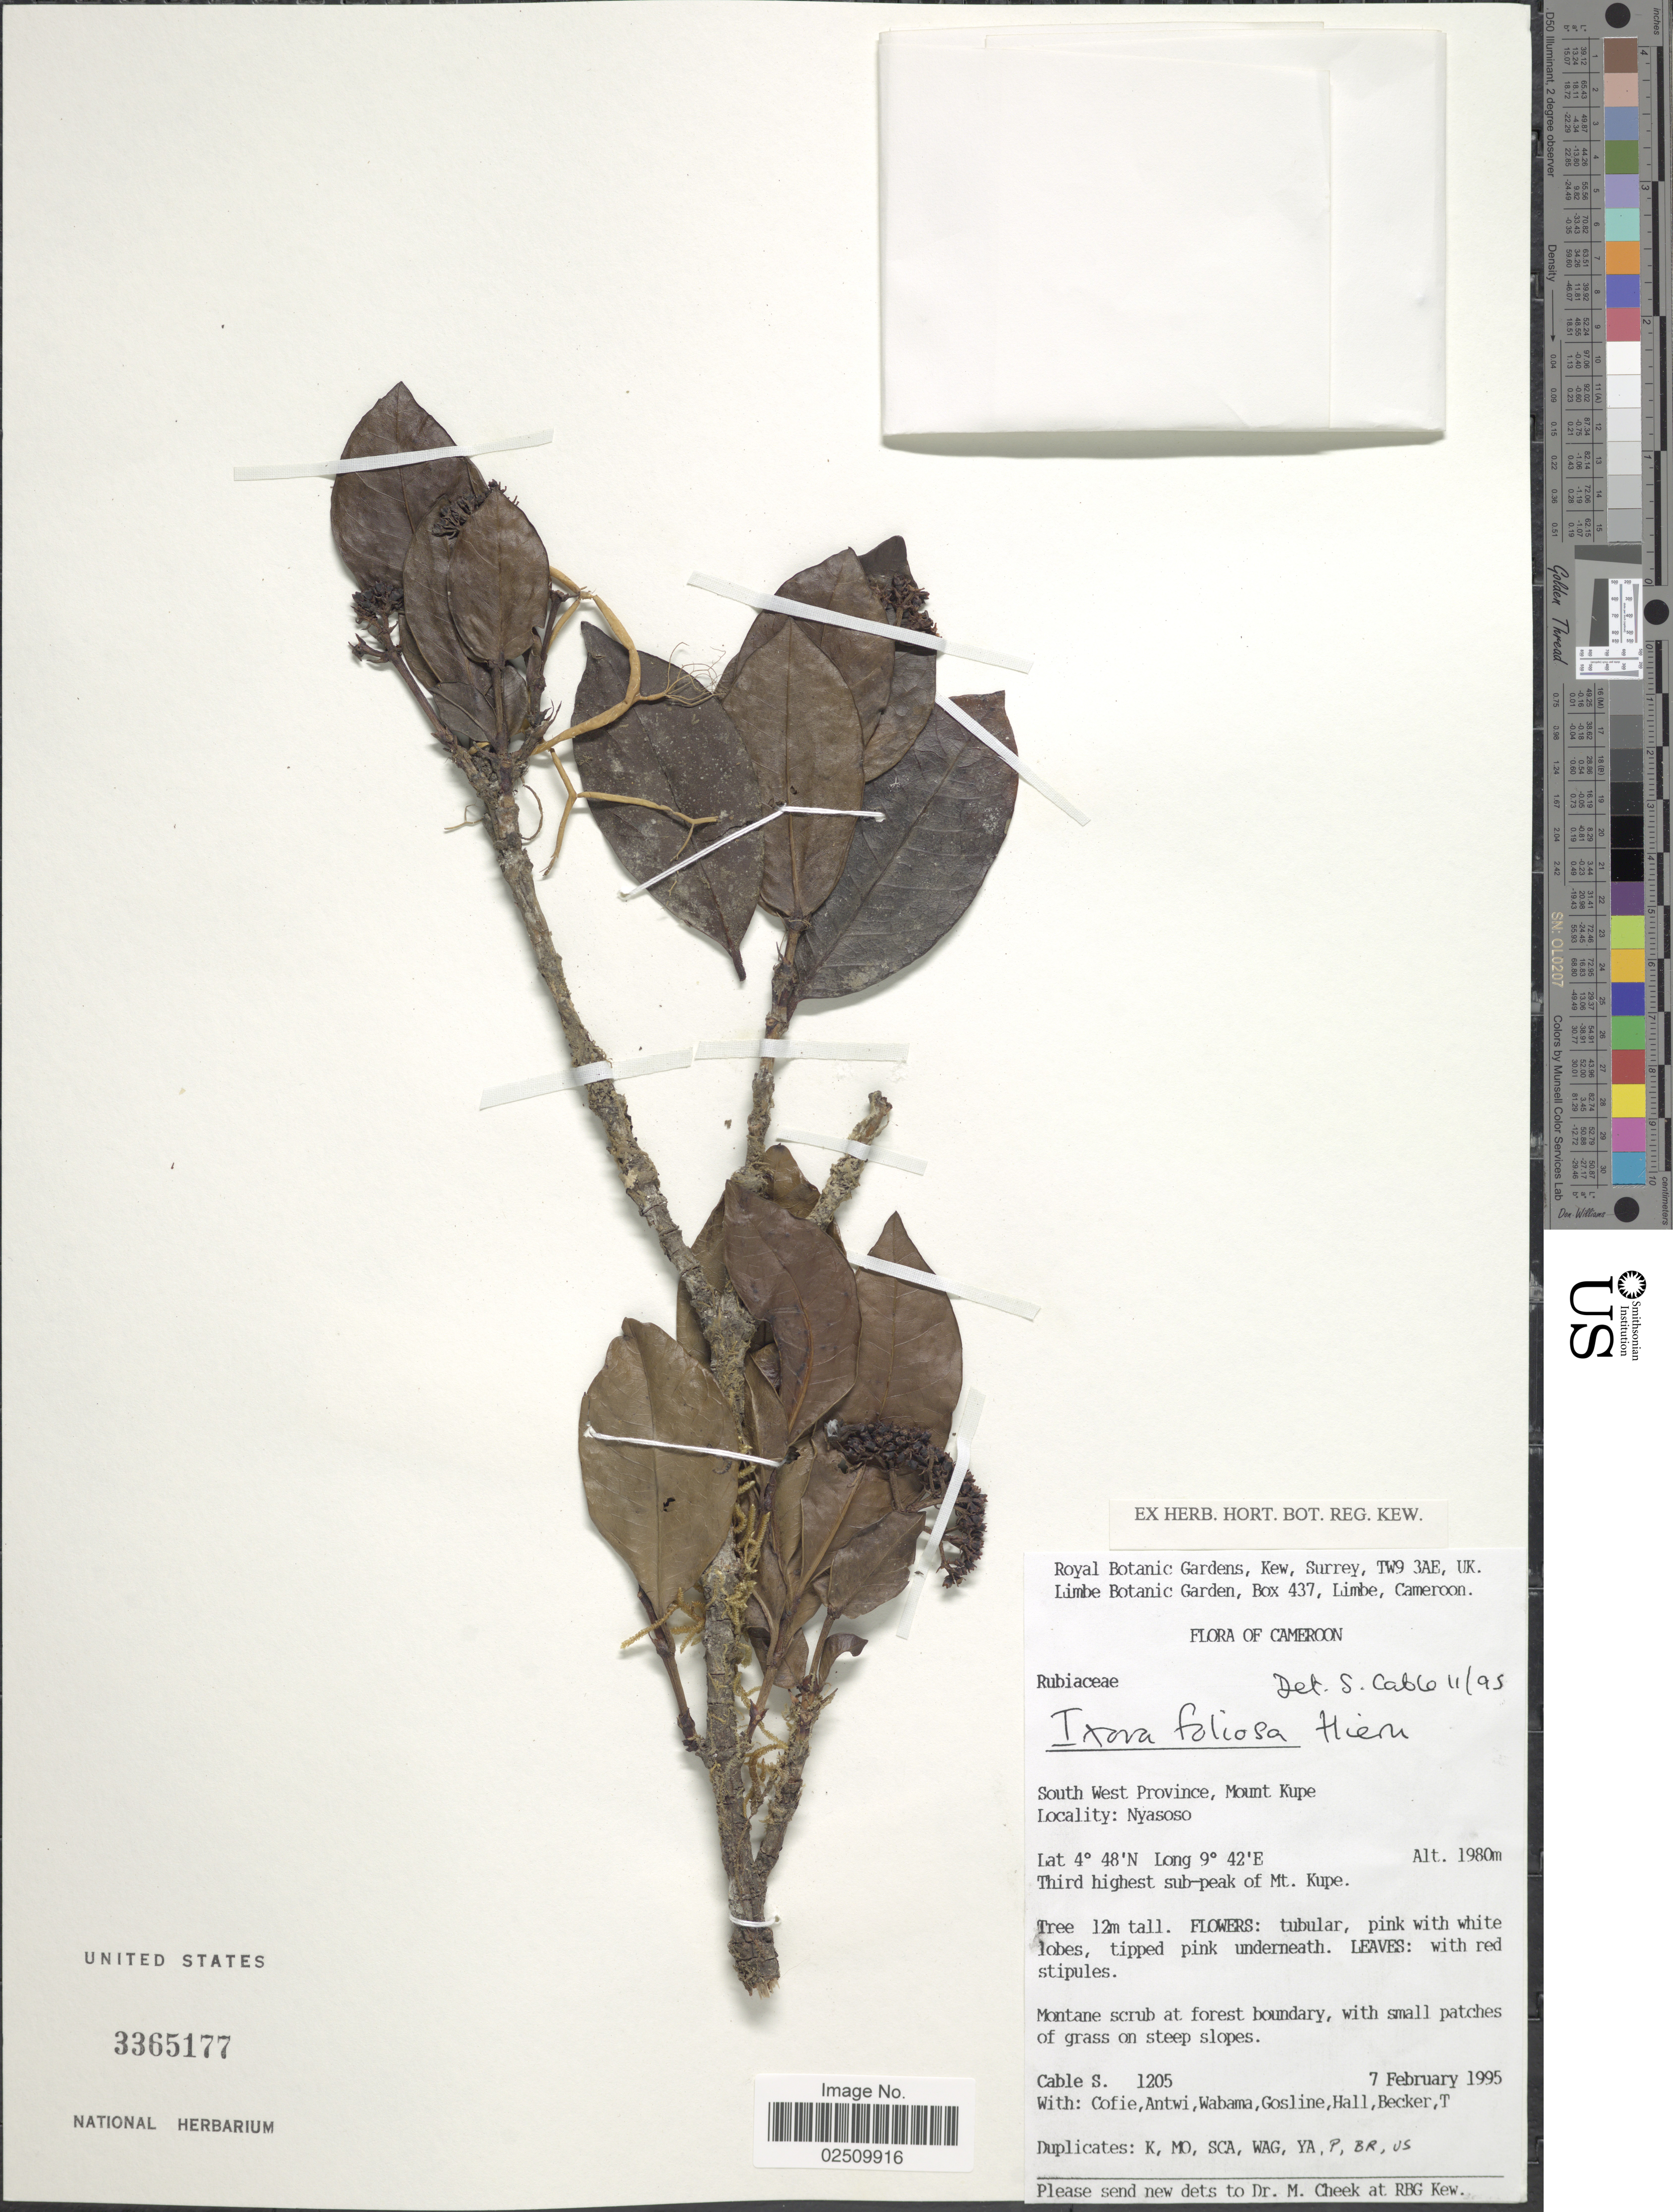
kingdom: Plantae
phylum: Tracheophyta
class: Magnoliopsida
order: Gentianales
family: Rubiaceae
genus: Ixora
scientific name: Ixora foliosa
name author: Hiern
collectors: S. Cable, Cofie, -. Antwi, -. Wabama & et al.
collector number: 1205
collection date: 1995-02-07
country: Cameroon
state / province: Sud-Ouest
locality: South West Province, Mount Kupe. Nyasoso. Third highest sub-peak of Mt. Kupe.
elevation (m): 1980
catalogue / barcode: US 3365177